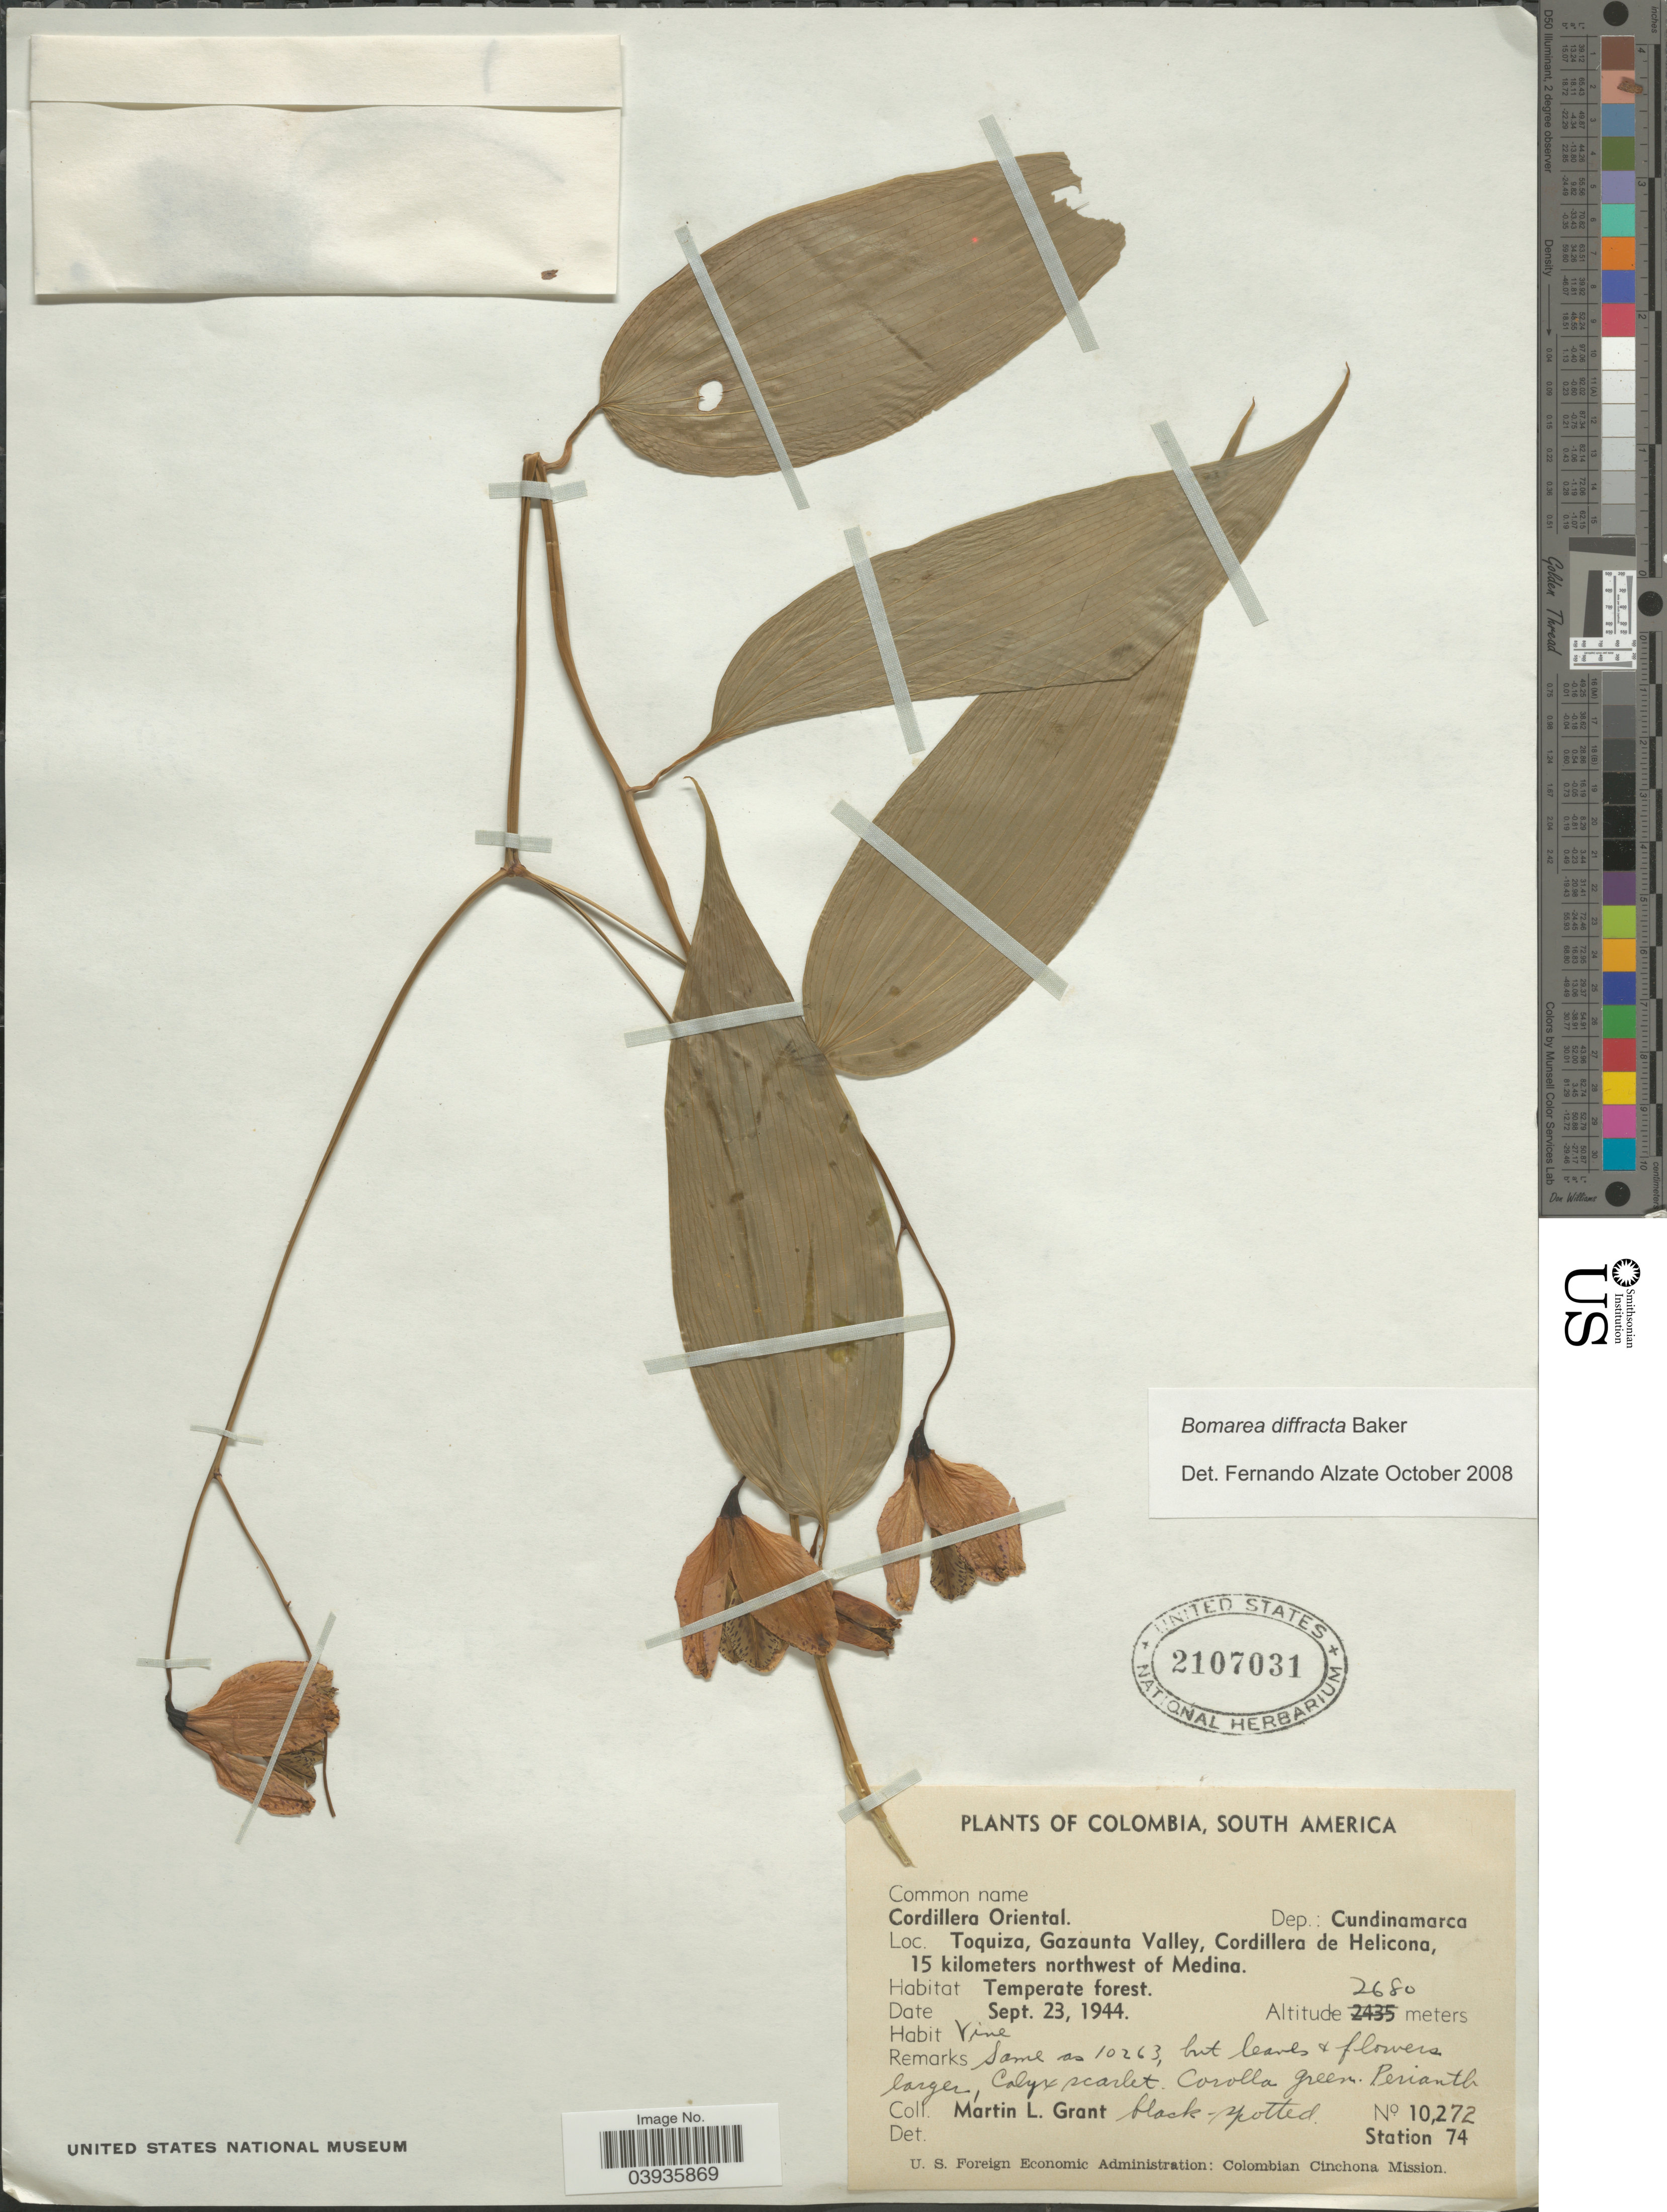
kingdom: Plantae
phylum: Tracheophyta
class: Liliopsida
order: Liliales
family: Alstroemeriaceae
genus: Bomarea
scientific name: Bomarea diffracta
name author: Baker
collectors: M. L. Grant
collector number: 10272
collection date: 1944-09-23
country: Colombia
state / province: Cundinamarca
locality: Cordillera Oriental. Dep.: Cundinamarca. Toquiza, Gazaunta Valley, Cordillera de Helicona, 15 kilometers northwest of Medina. Station 74.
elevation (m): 2680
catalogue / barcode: US 2107031